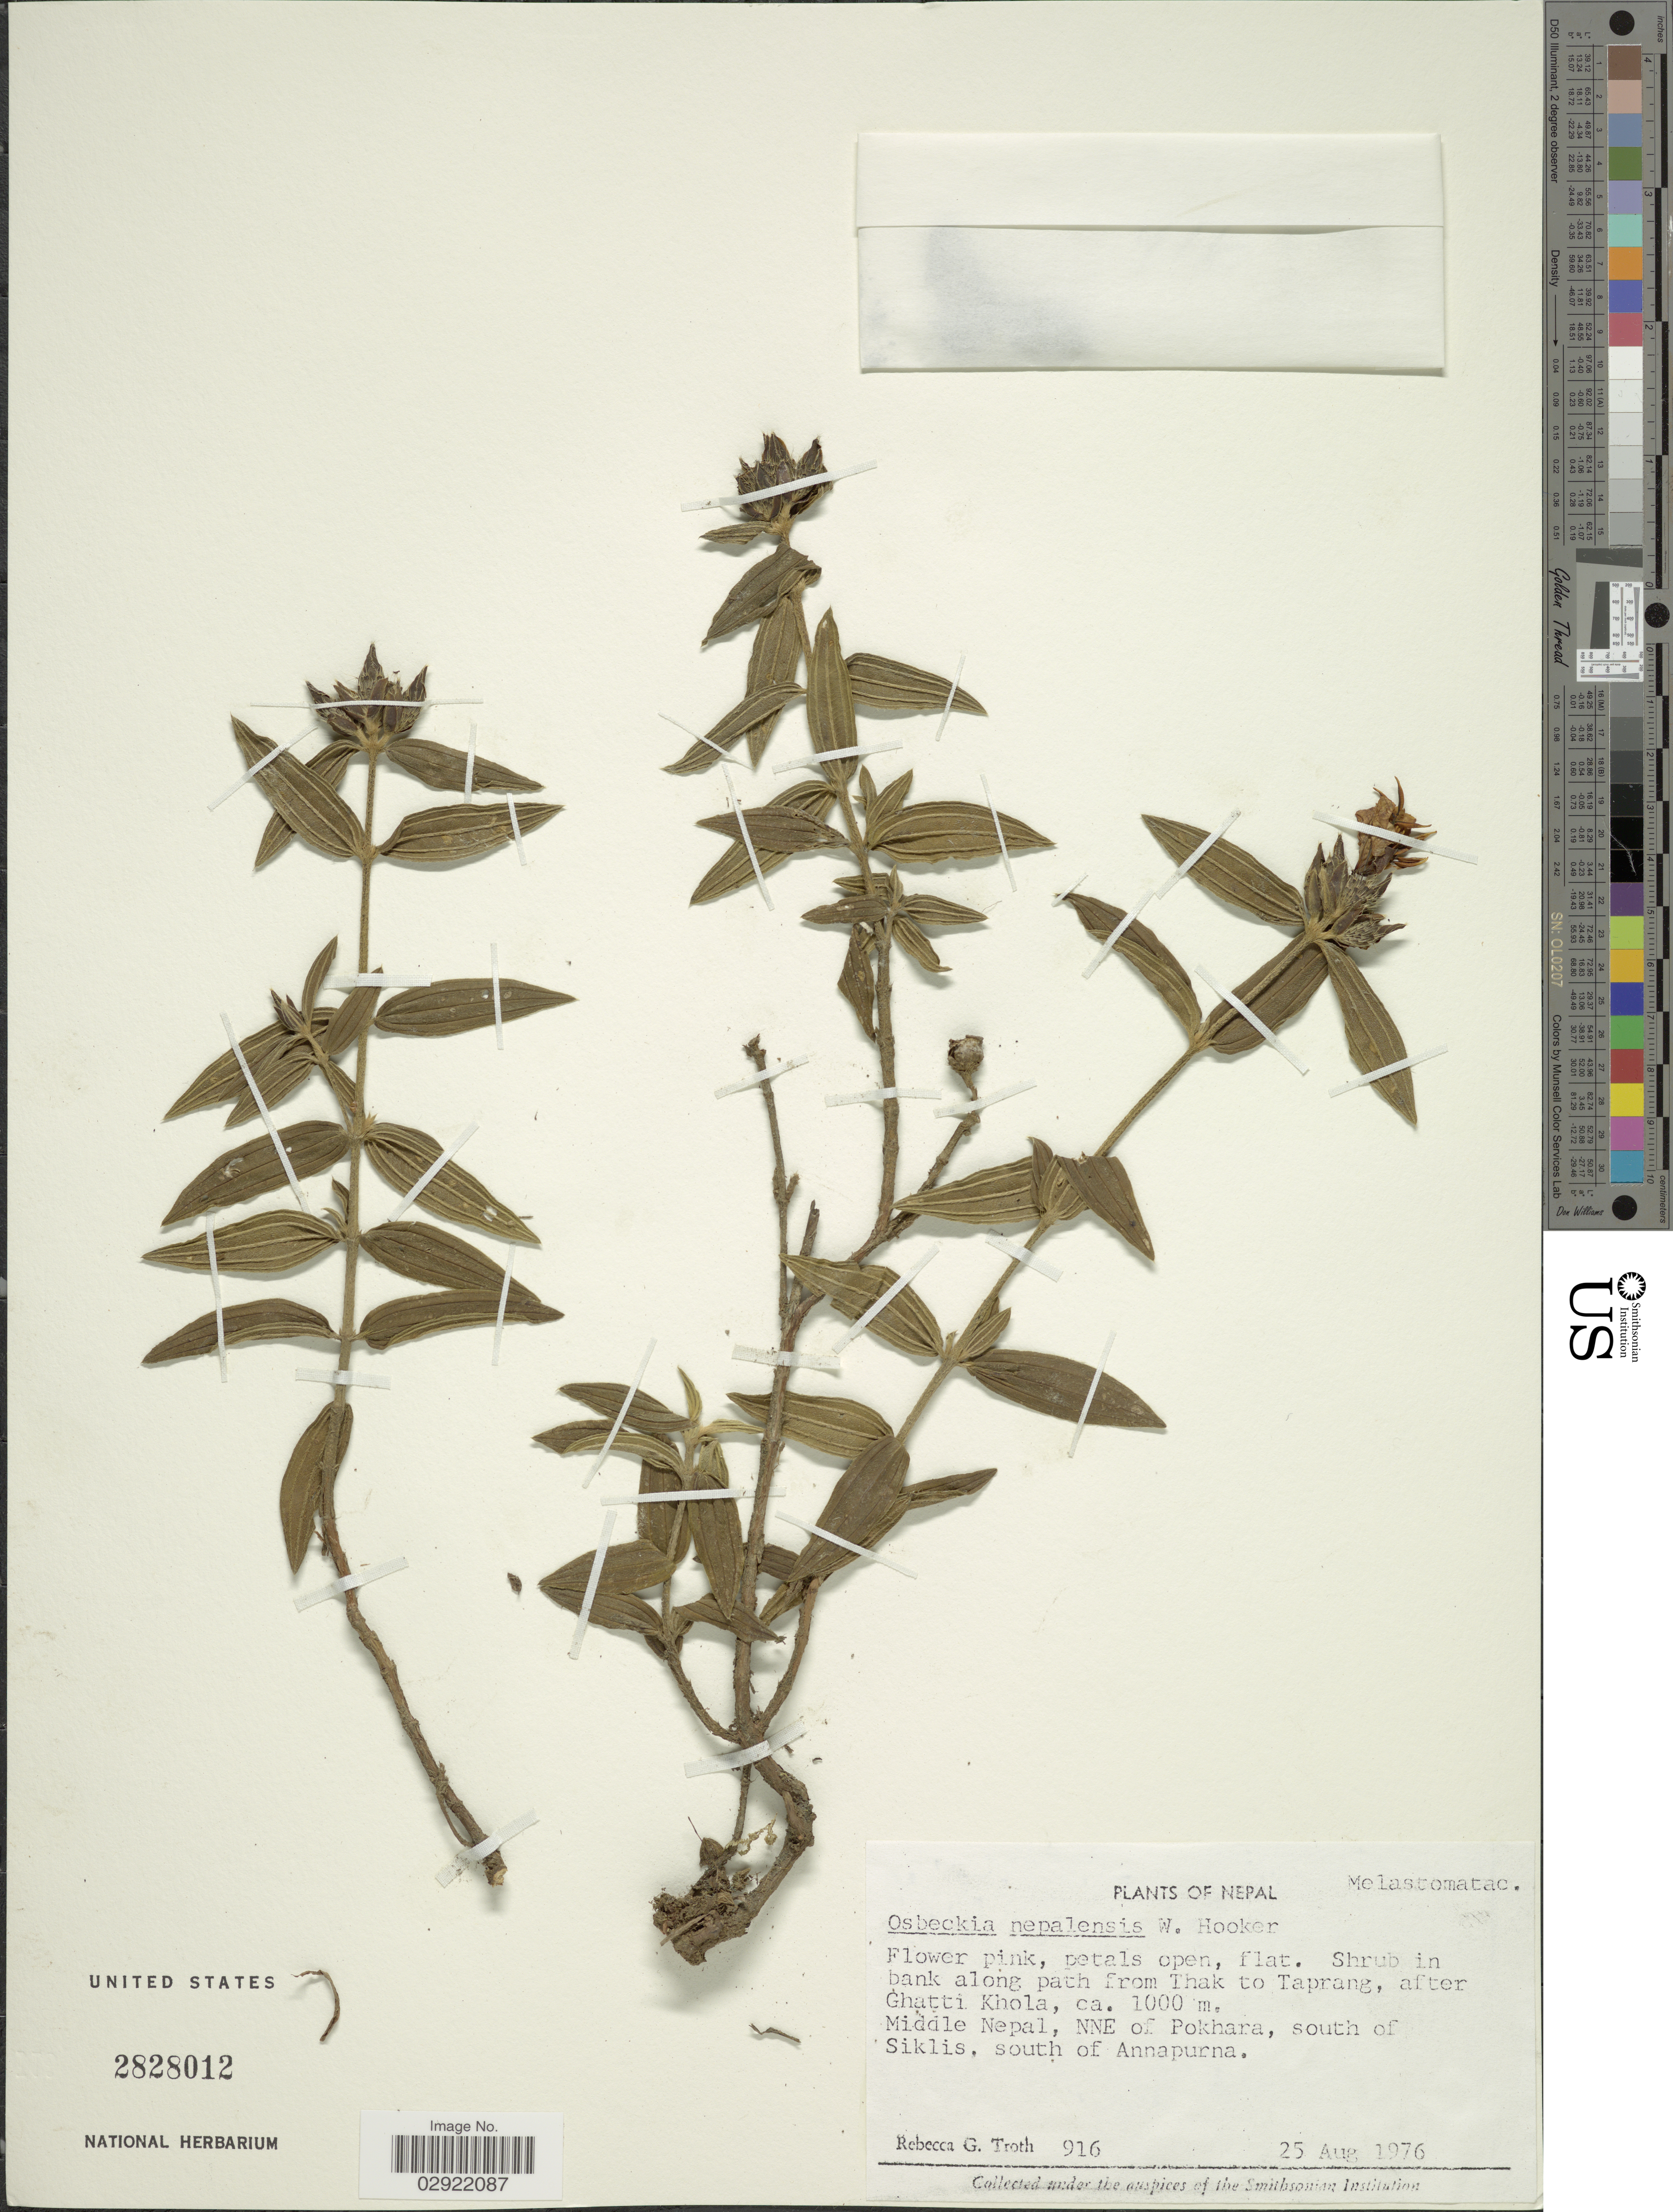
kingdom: Plantae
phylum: Tracheophyta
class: Magnoliopsida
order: Myrtales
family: Melastomataceae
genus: Osbeckia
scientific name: Osbeckia nepalensis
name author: Hook.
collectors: R. Troth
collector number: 916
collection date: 1976-08-25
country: Nepal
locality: Shrub in bank along path from Thak to Taprang, after Ghatti Khola. Middle Nepal, NNE of Pokhara, south of Siklis, south of Annapurna.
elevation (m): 1000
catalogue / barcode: US 2828012